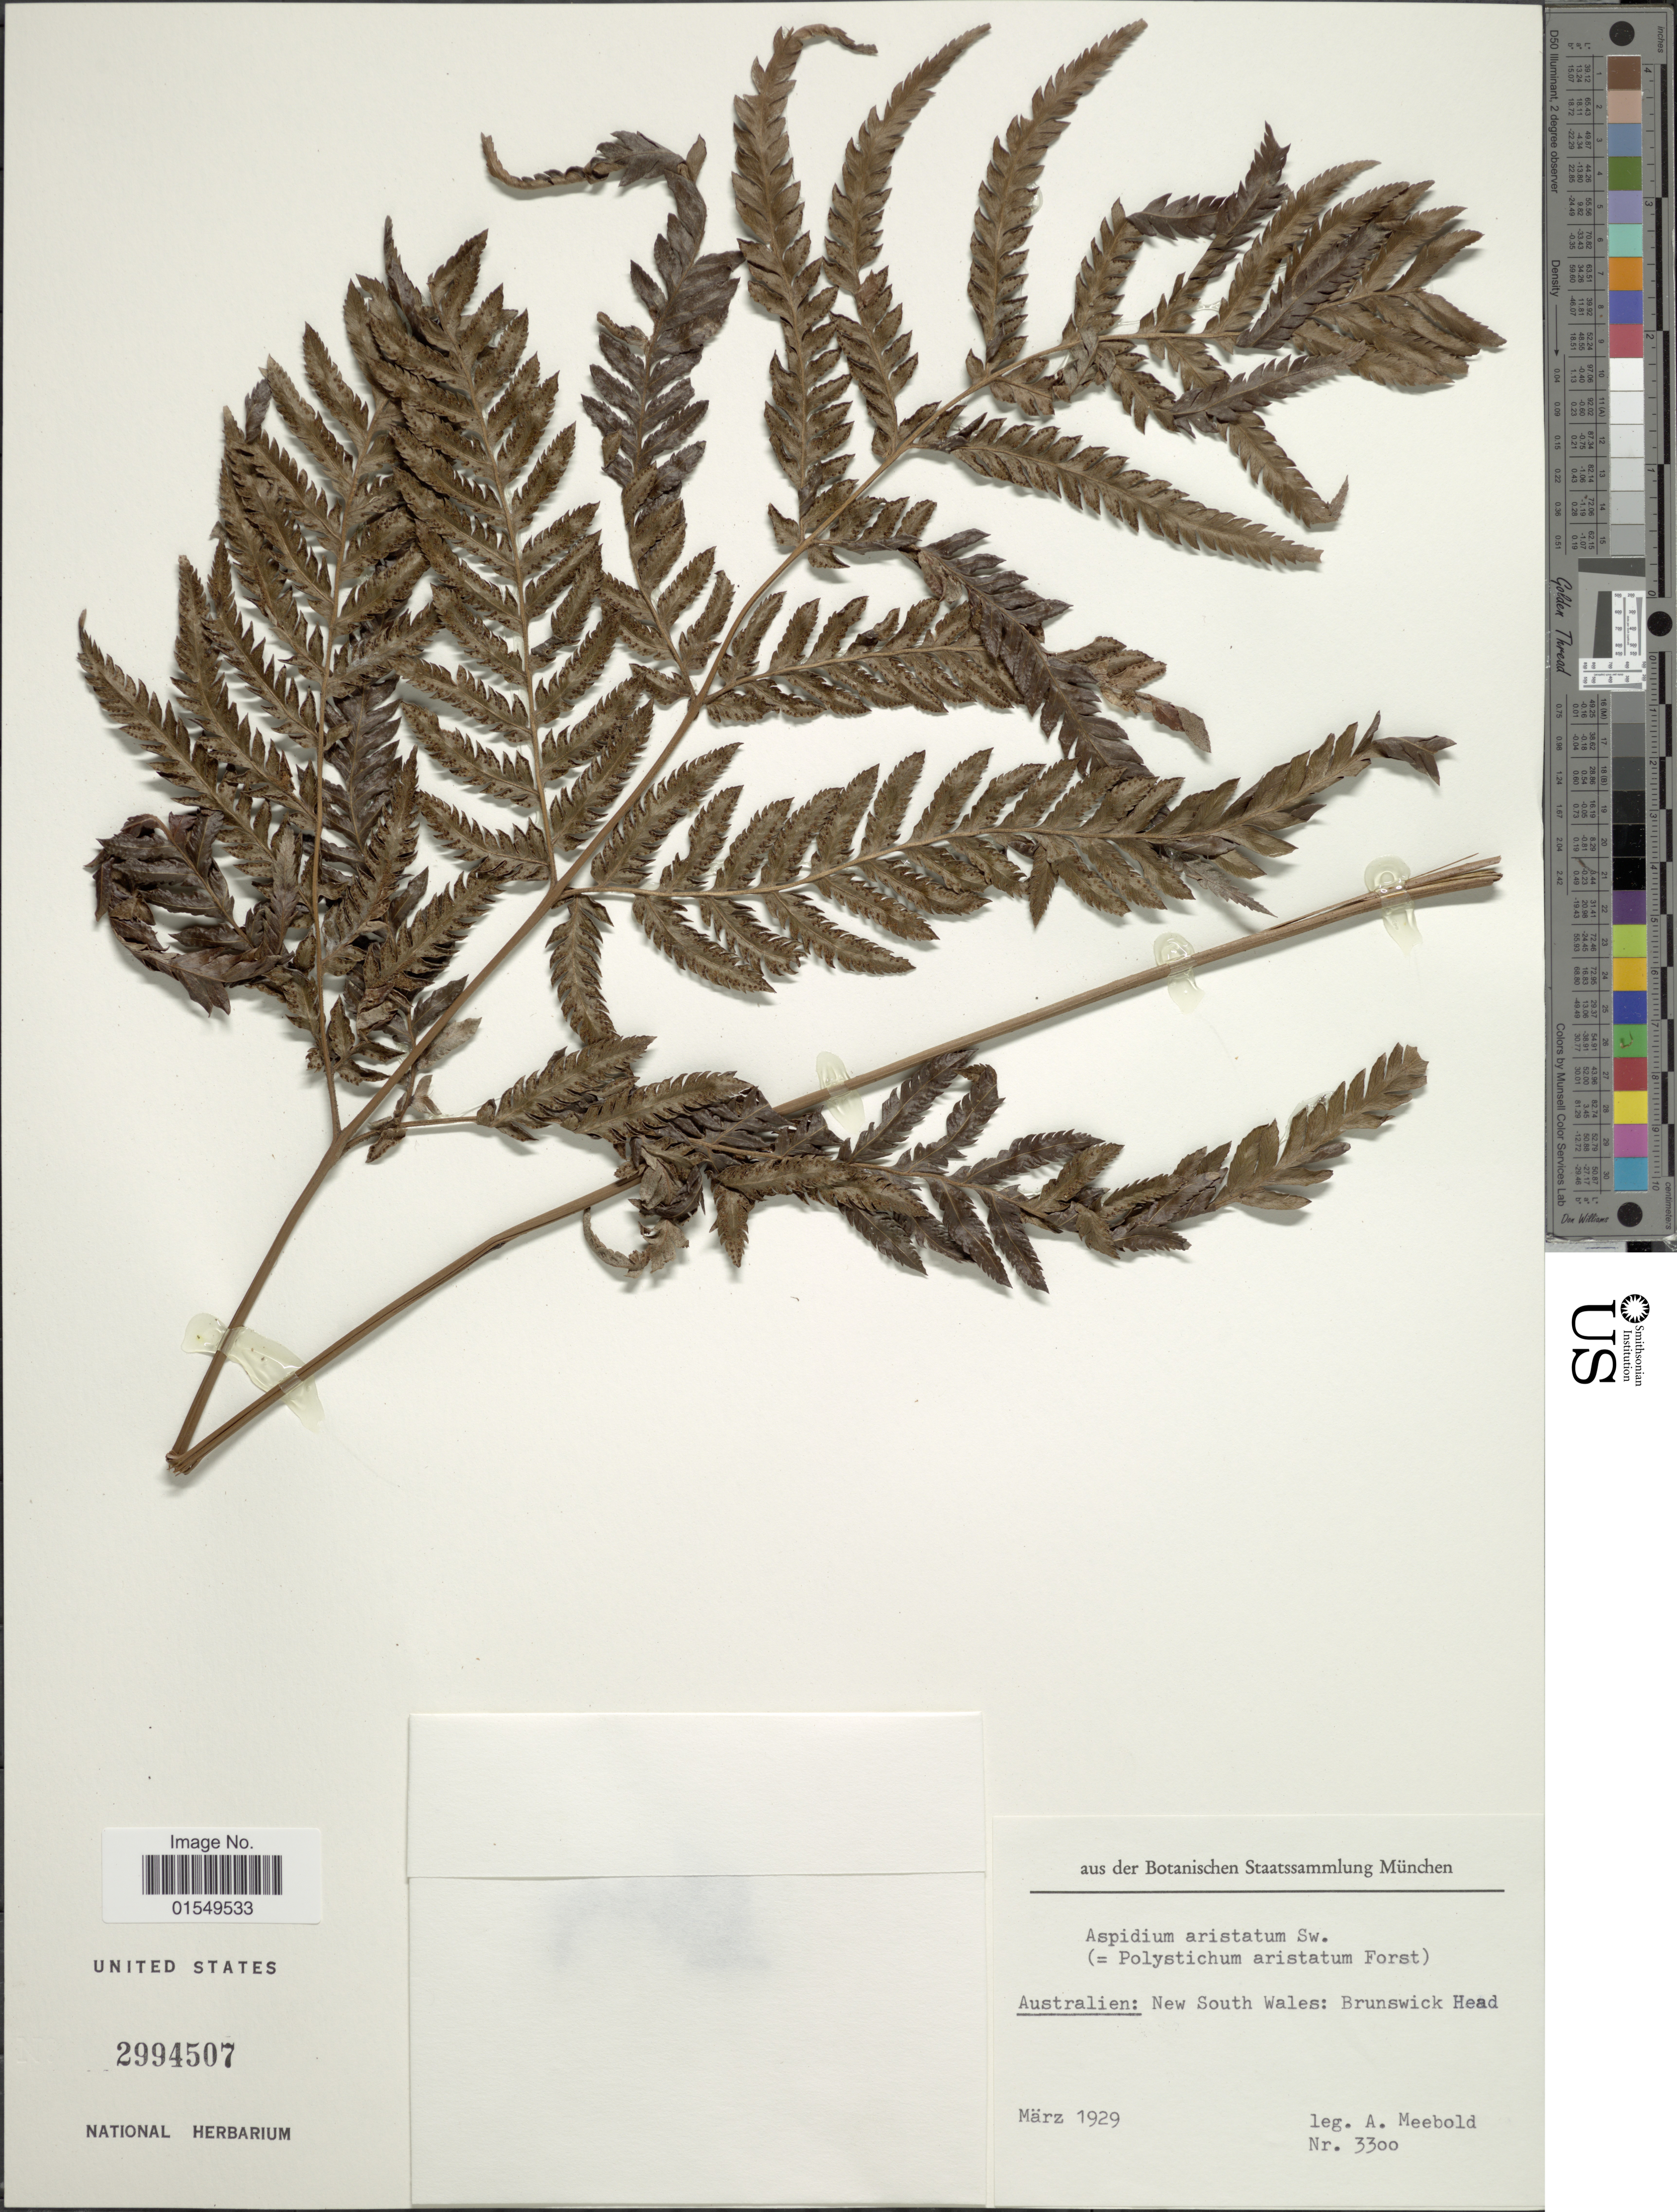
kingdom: Plantae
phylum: Tracheophyta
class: Polypodiopsida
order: Polypodiales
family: Dryopteridaceae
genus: Arachniodes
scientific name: Arachniodes aristata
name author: (G. Forst.) Tindale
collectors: A. Meebold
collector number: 3300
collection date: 1929-03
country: Australia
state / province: New South Wales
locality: Australien: New South Wales: Brunswick Head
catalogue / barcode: US 2994507